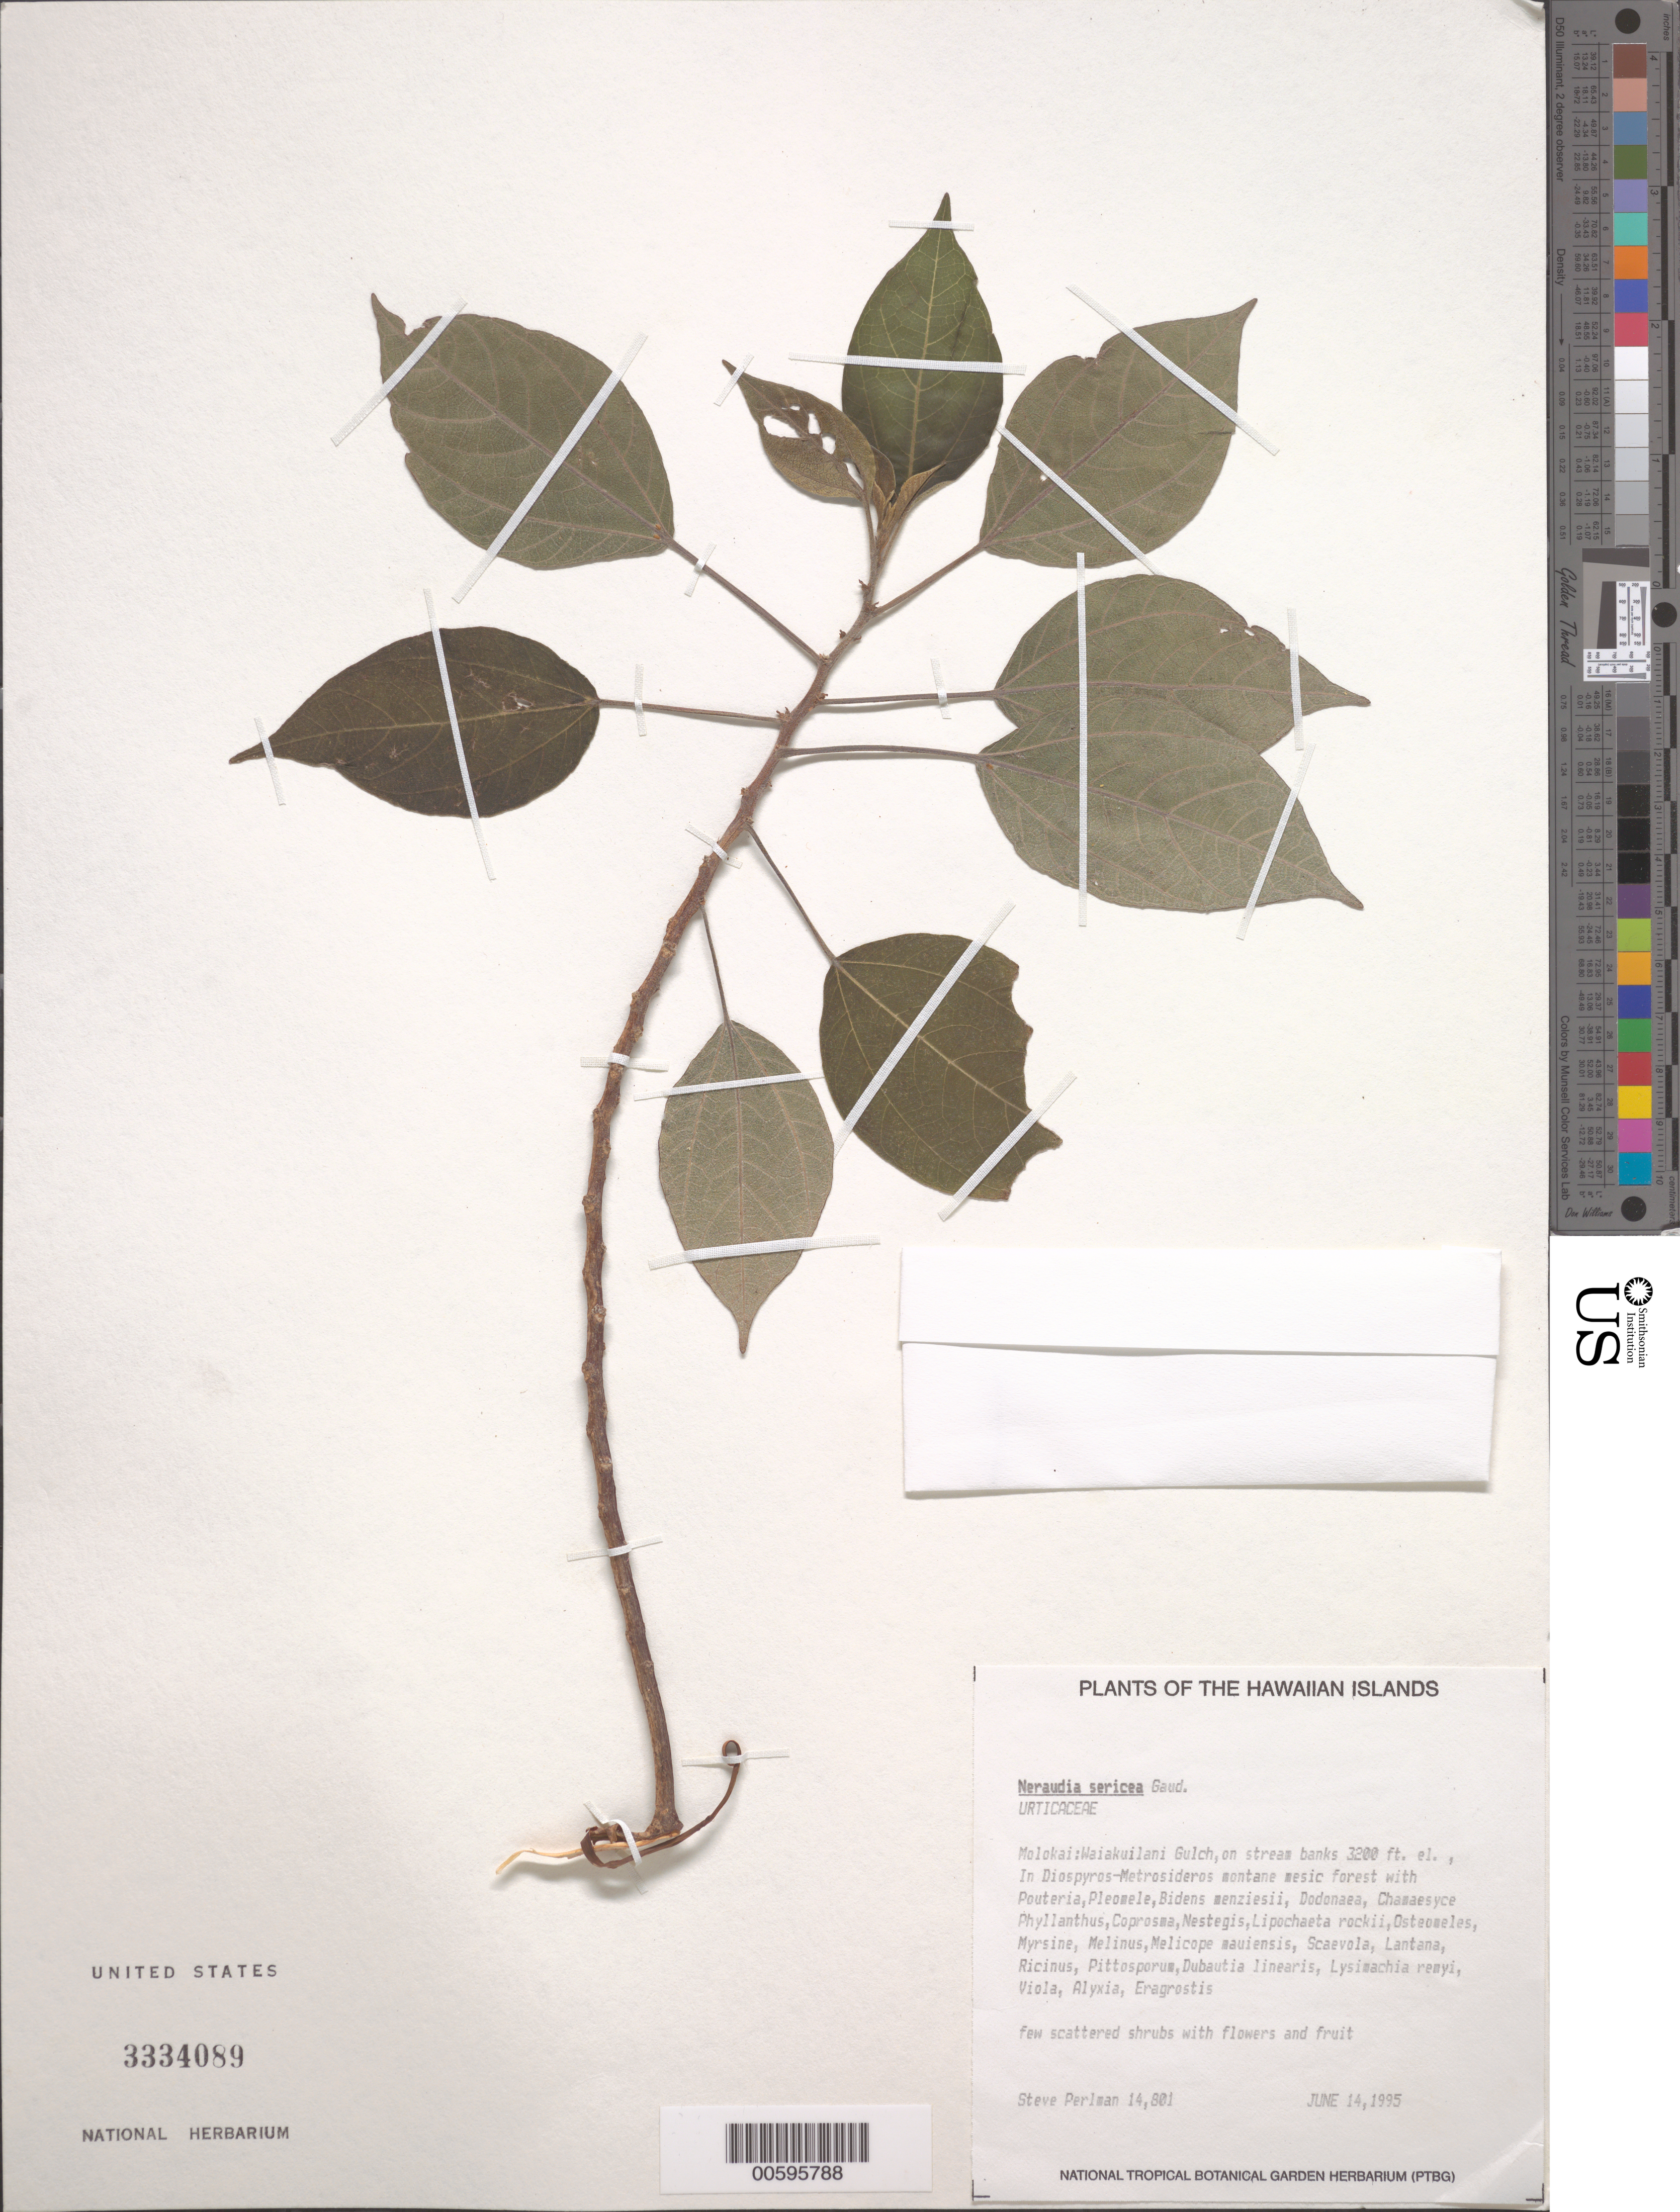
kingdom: Plantae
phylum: Tracheophyta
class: Magnoliopsida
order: Rosales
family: Urticaceae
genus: Neraudia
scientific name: Neraudia sericea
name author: Gaudich.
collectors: S. P. Perlman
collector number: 14801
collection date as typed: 14 Jun 1995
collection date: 1995-06-14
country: United States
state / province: Hawaii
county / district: Maui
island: Moloka'i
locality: Waiakuilani Gulch, on stream banks.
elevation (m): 975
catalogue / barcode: US 3334089